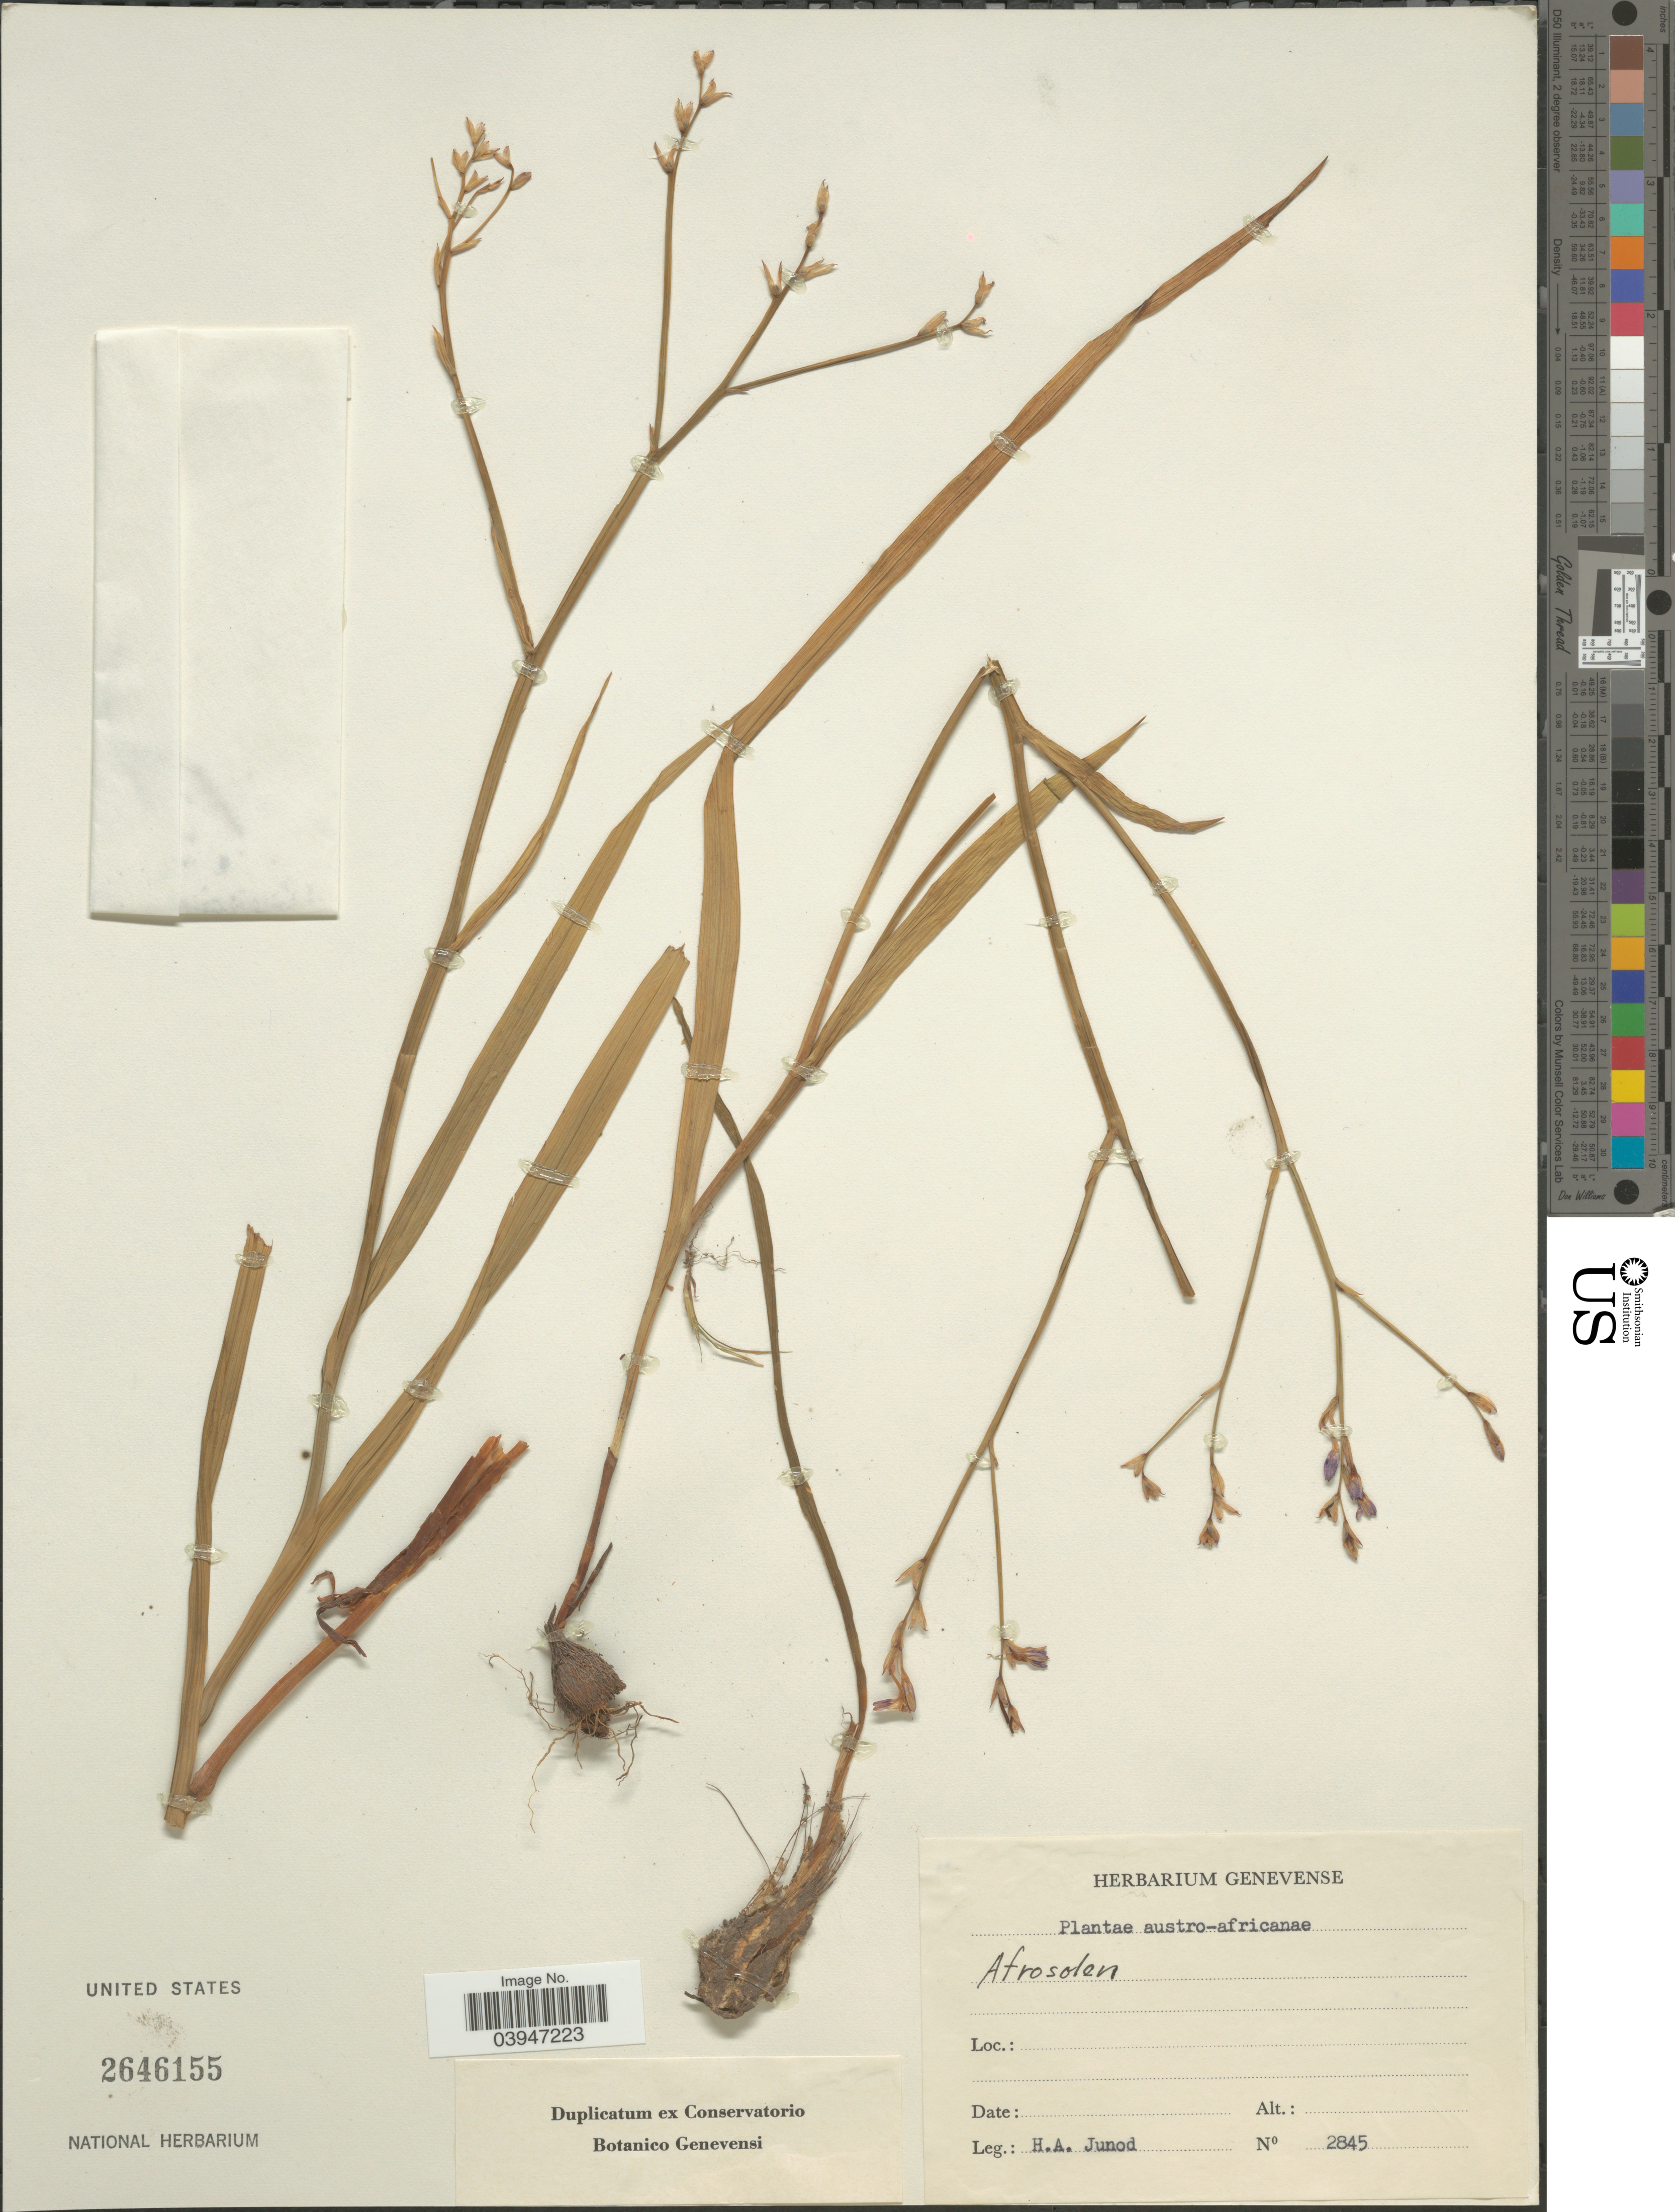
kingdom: Plantae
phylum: Tracheophyta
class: Liliopsida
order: Asparagales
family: Iridaceae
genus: Afrosolen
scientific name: Afrosolen sp.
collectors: H. Junod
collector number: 2845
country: South Africa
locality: Austro-africanae.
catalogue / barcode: US 2646155